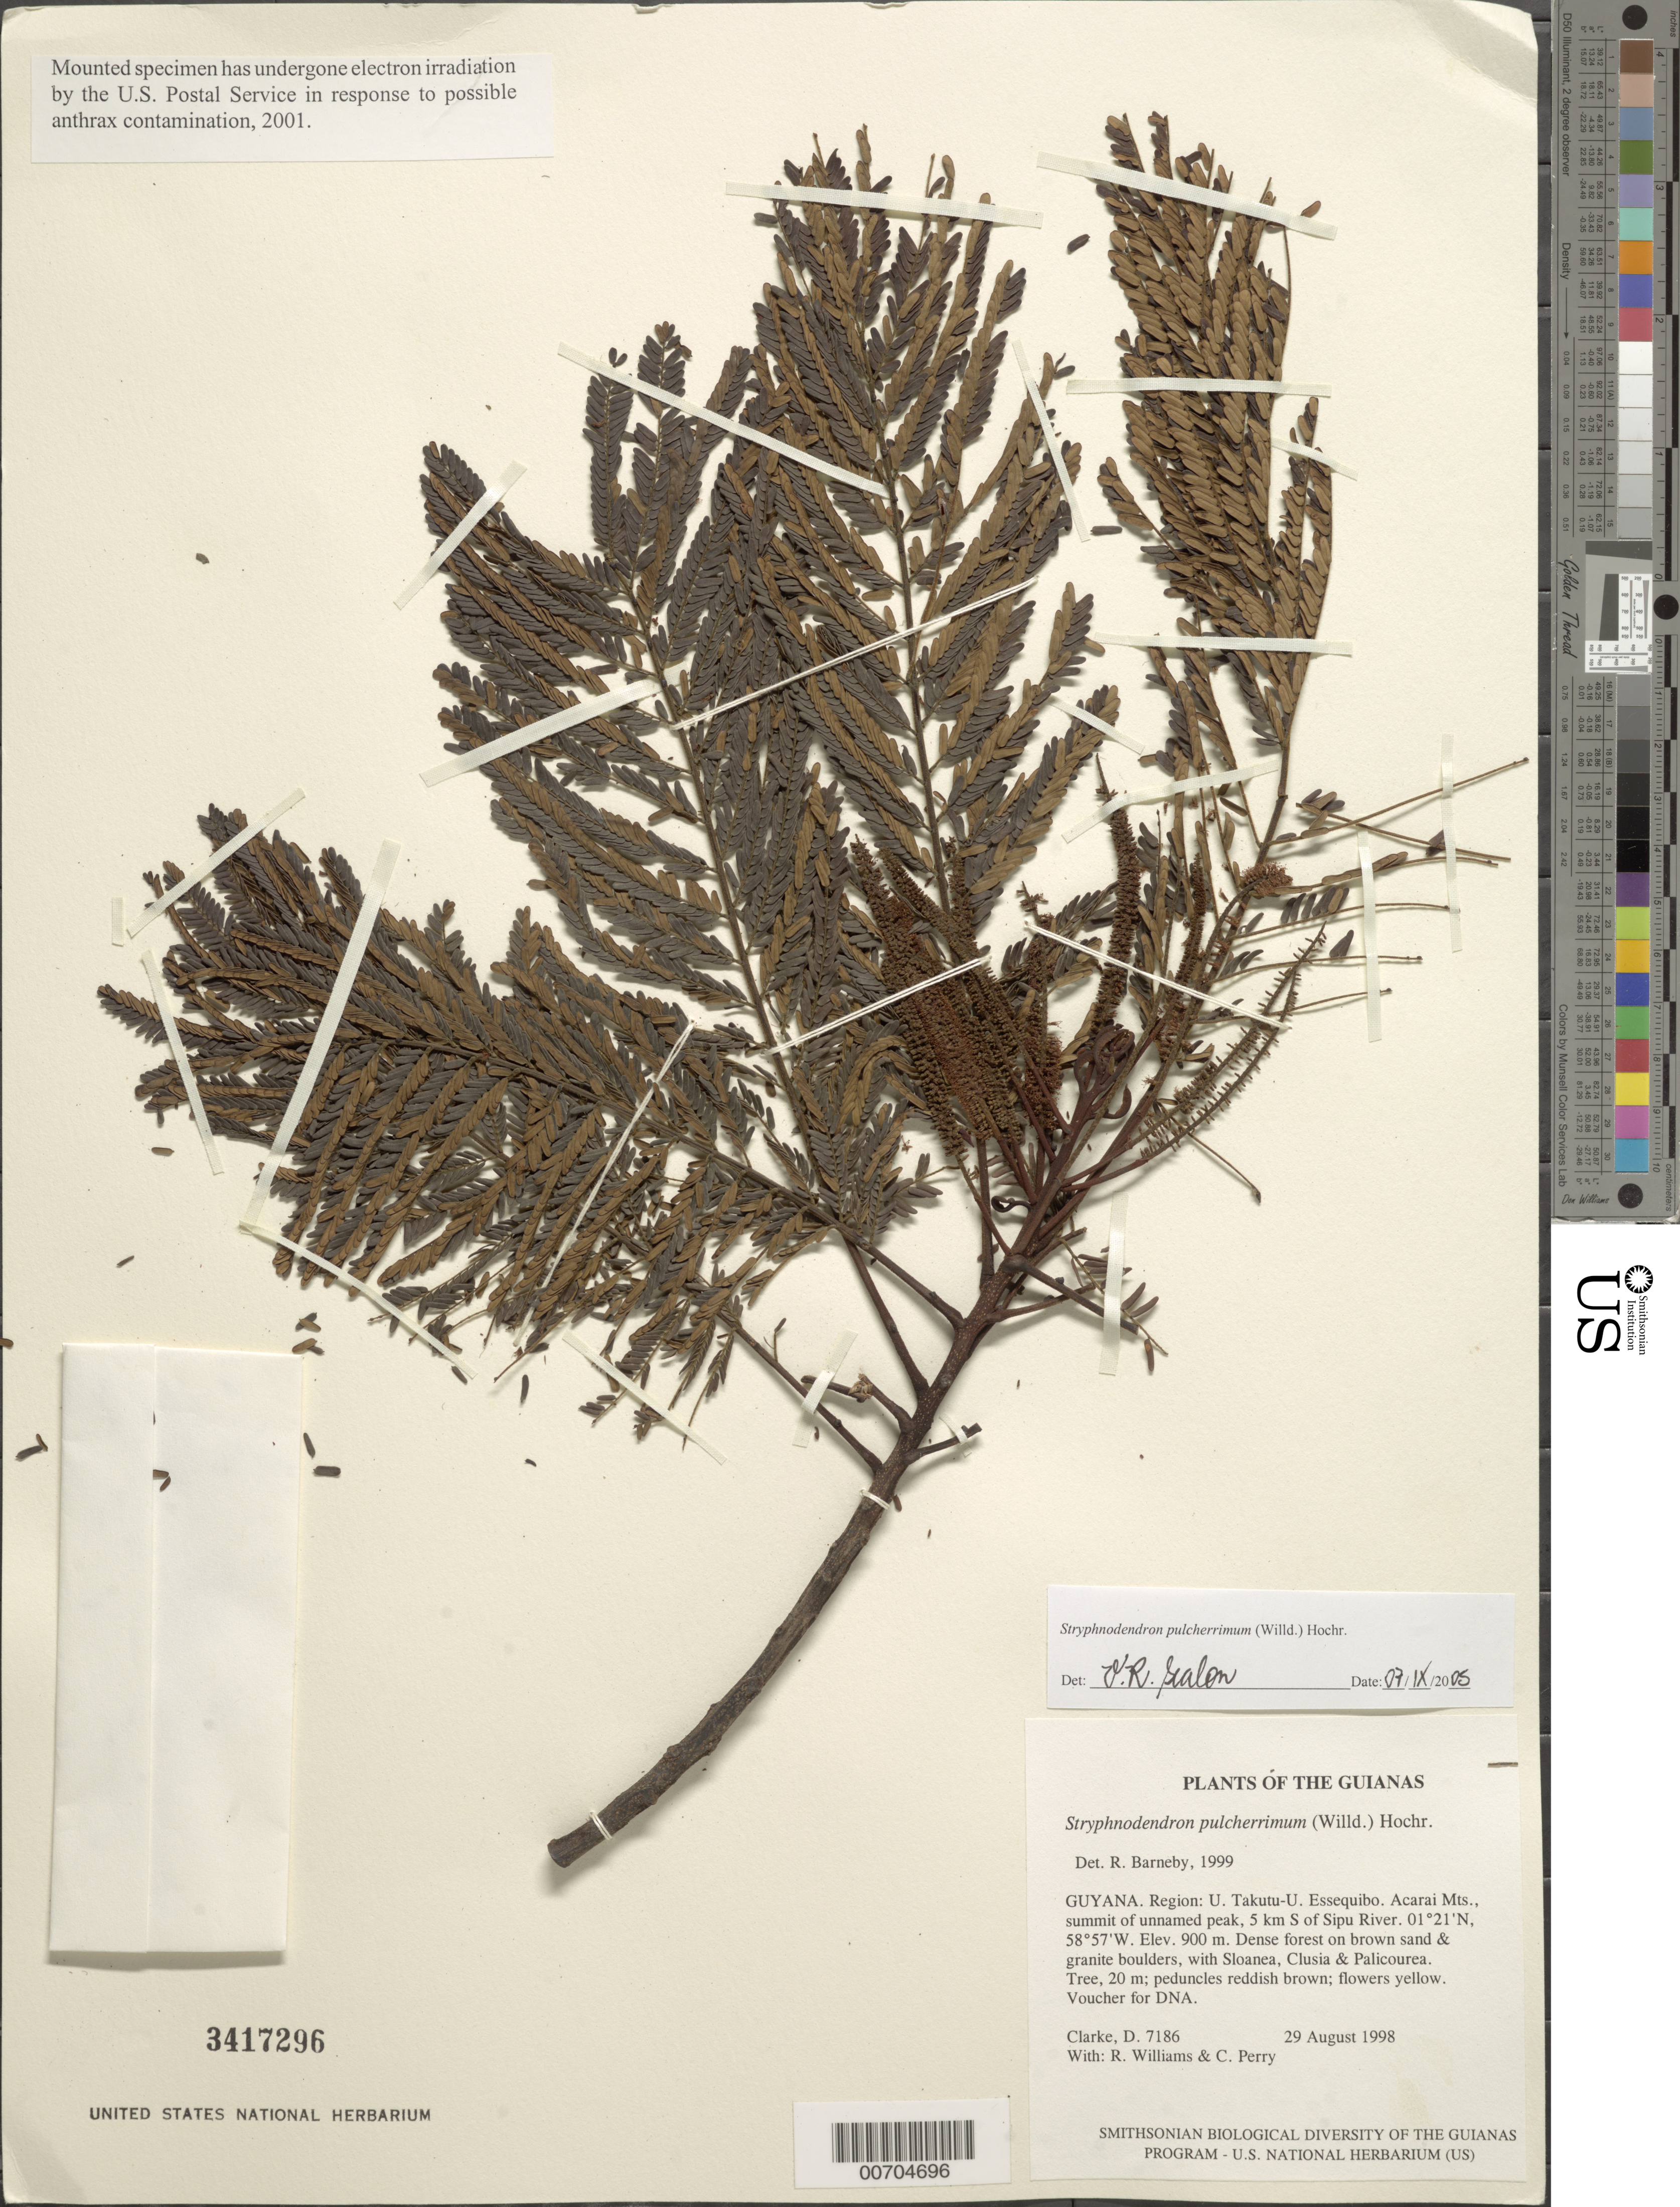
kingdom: Plantae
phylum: Tracheophyta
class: Magnoliopsida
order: Fabales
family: Fabaceae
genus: Stryphnodendron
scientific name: Stryphnodendron pulcherrimum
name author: (Willd.) Hochr.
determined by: Barneby, Rupert C., (NY)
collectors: H. D. Clarke, R. Williams & C. Perry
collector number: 7186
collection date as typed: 29 August 1998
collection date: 1998-08-29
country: Guyana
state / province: U. Takutu-U. Essequibo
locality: Acarai Mts., summit of unnamed peak, 5 km S of Sipu River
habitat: Dense forest on brown sand & granite boulders, with Sloanea, Clusia & Palicourea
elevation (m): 900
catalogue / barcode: US 3417296